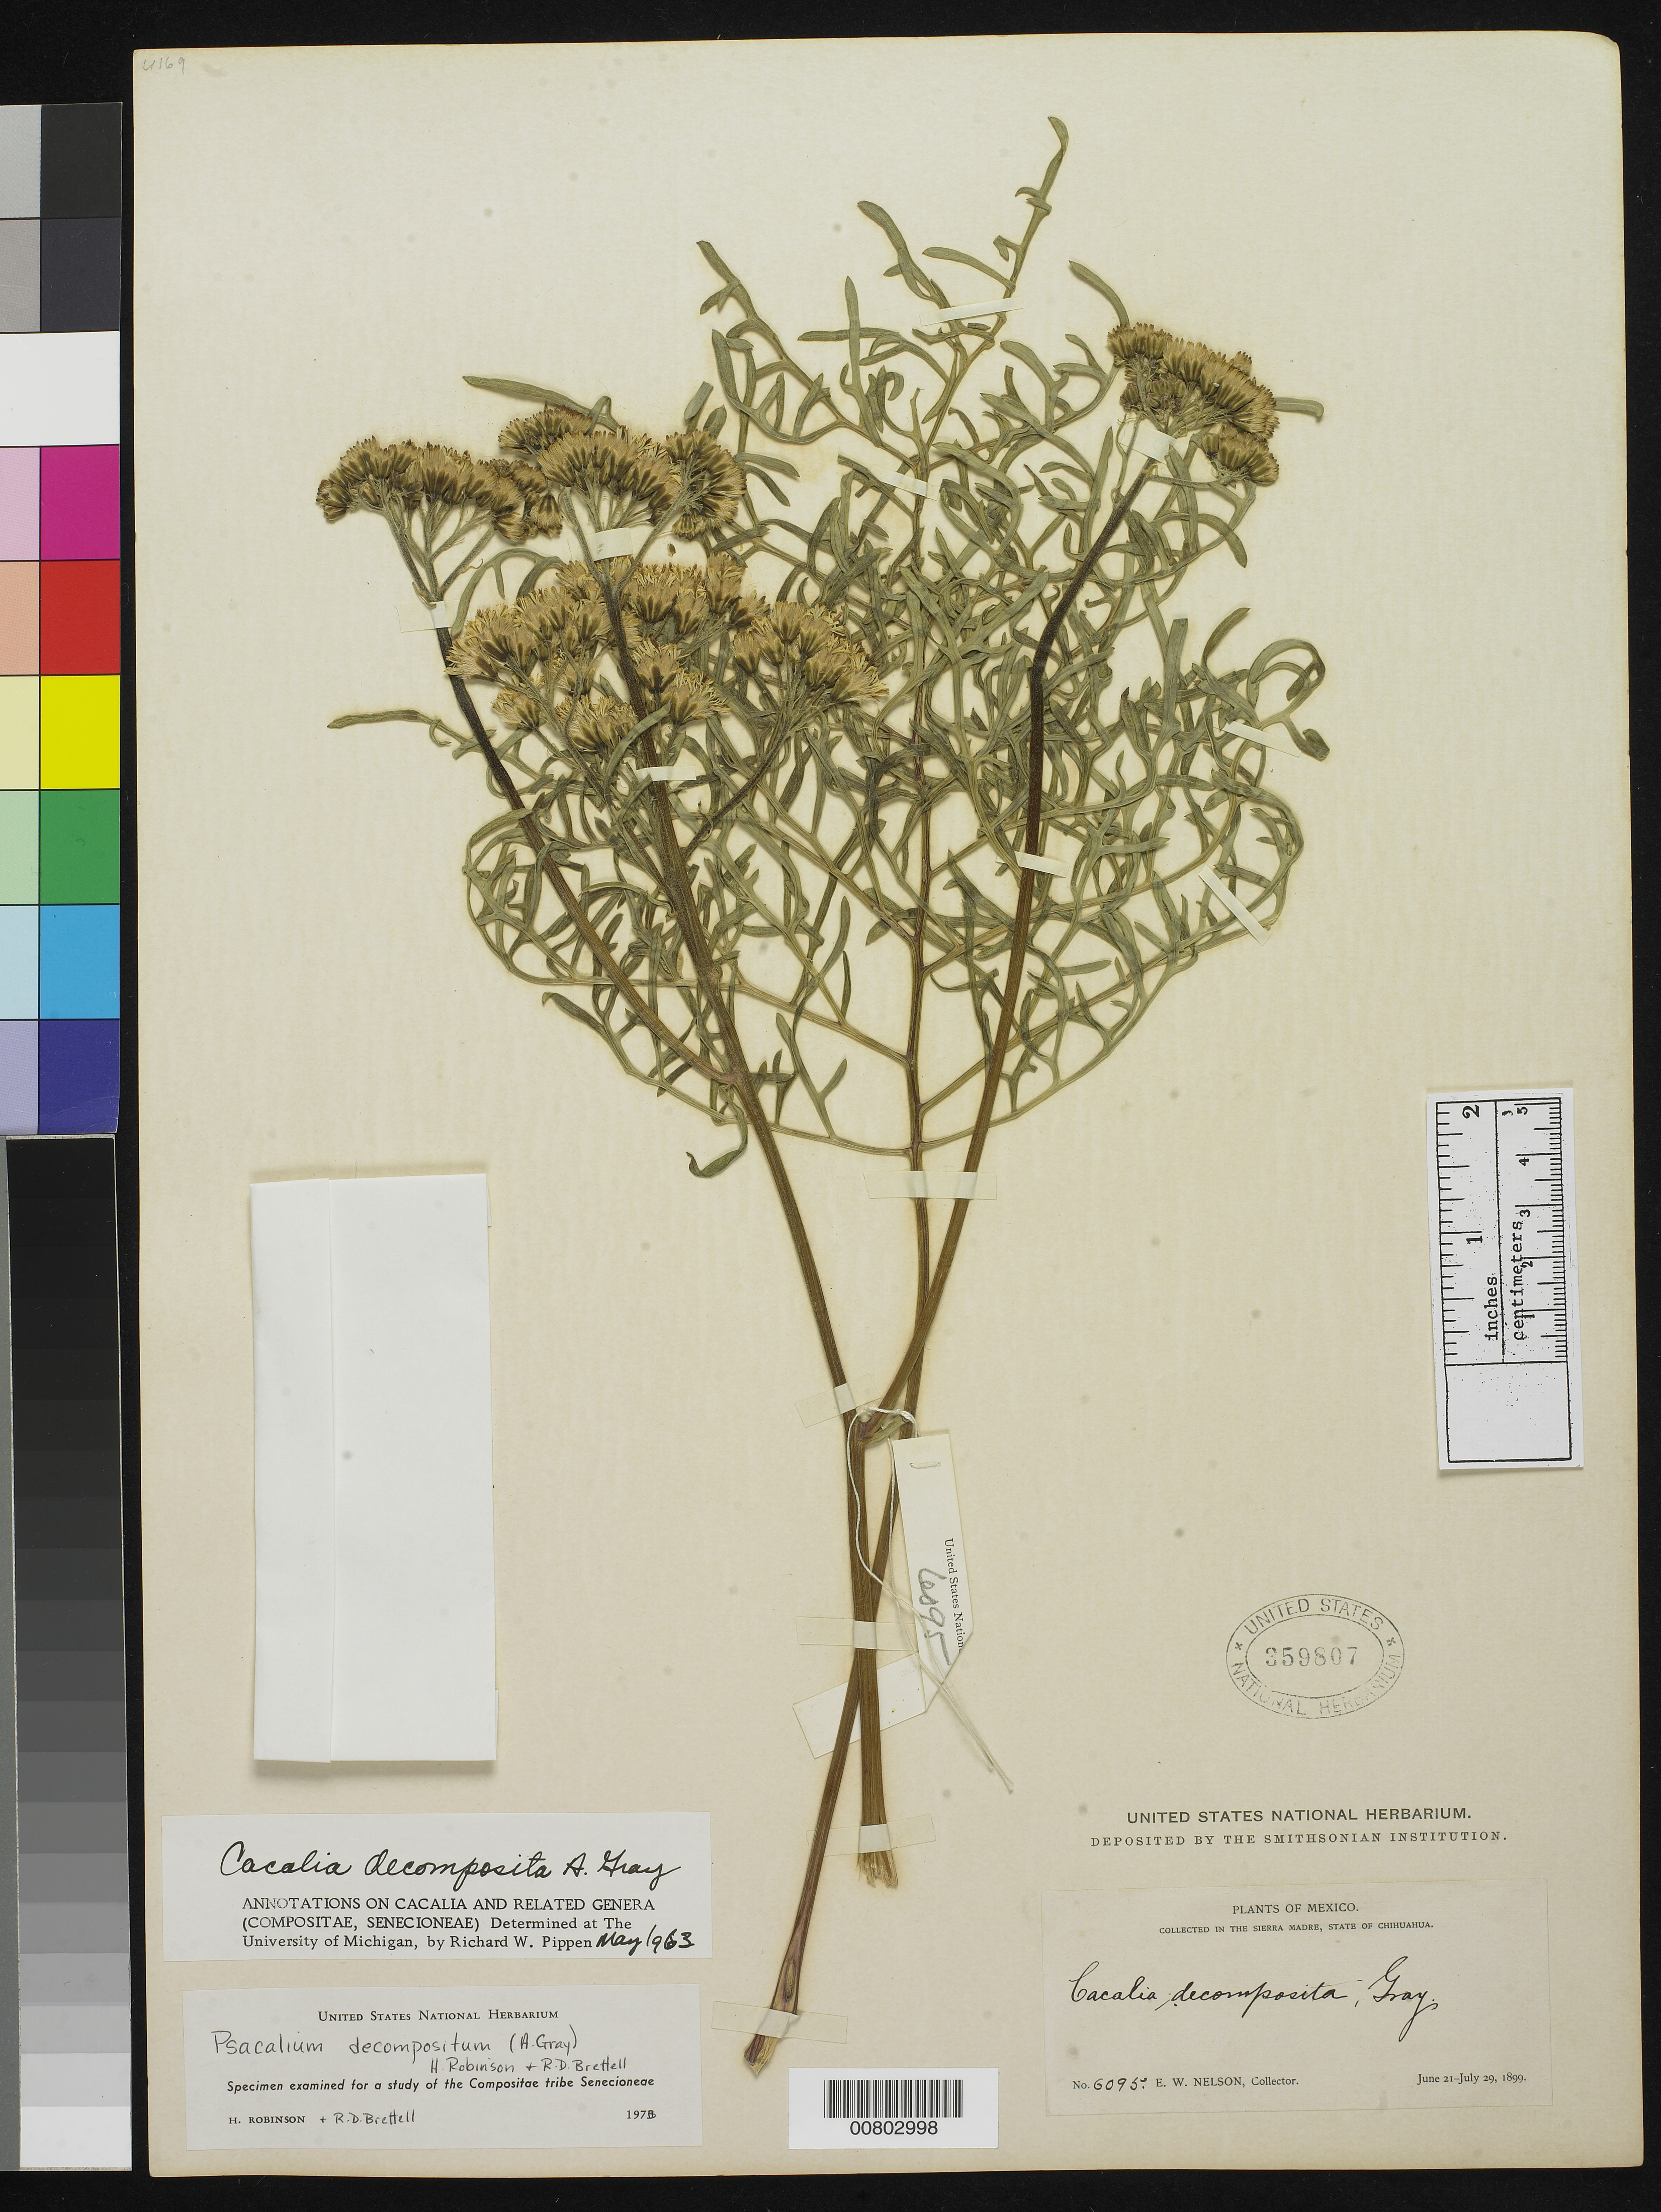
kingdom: Plantae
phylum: Tracheophyta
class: Magnoliopsida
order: Asterales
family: Asteraceae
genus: Psacalium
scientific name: Psacalium decompositum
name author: (A. Gray) H. Rob. & Brettell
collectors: E. W. Nelson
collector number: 6095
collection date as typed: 21 Jun 1899 to 29 Jul 1899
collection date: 1899-06-21/1899-07-29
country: Mexico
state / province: Chihuahua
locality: Sierra Madre, Chihuahua.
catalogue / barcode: US 359807